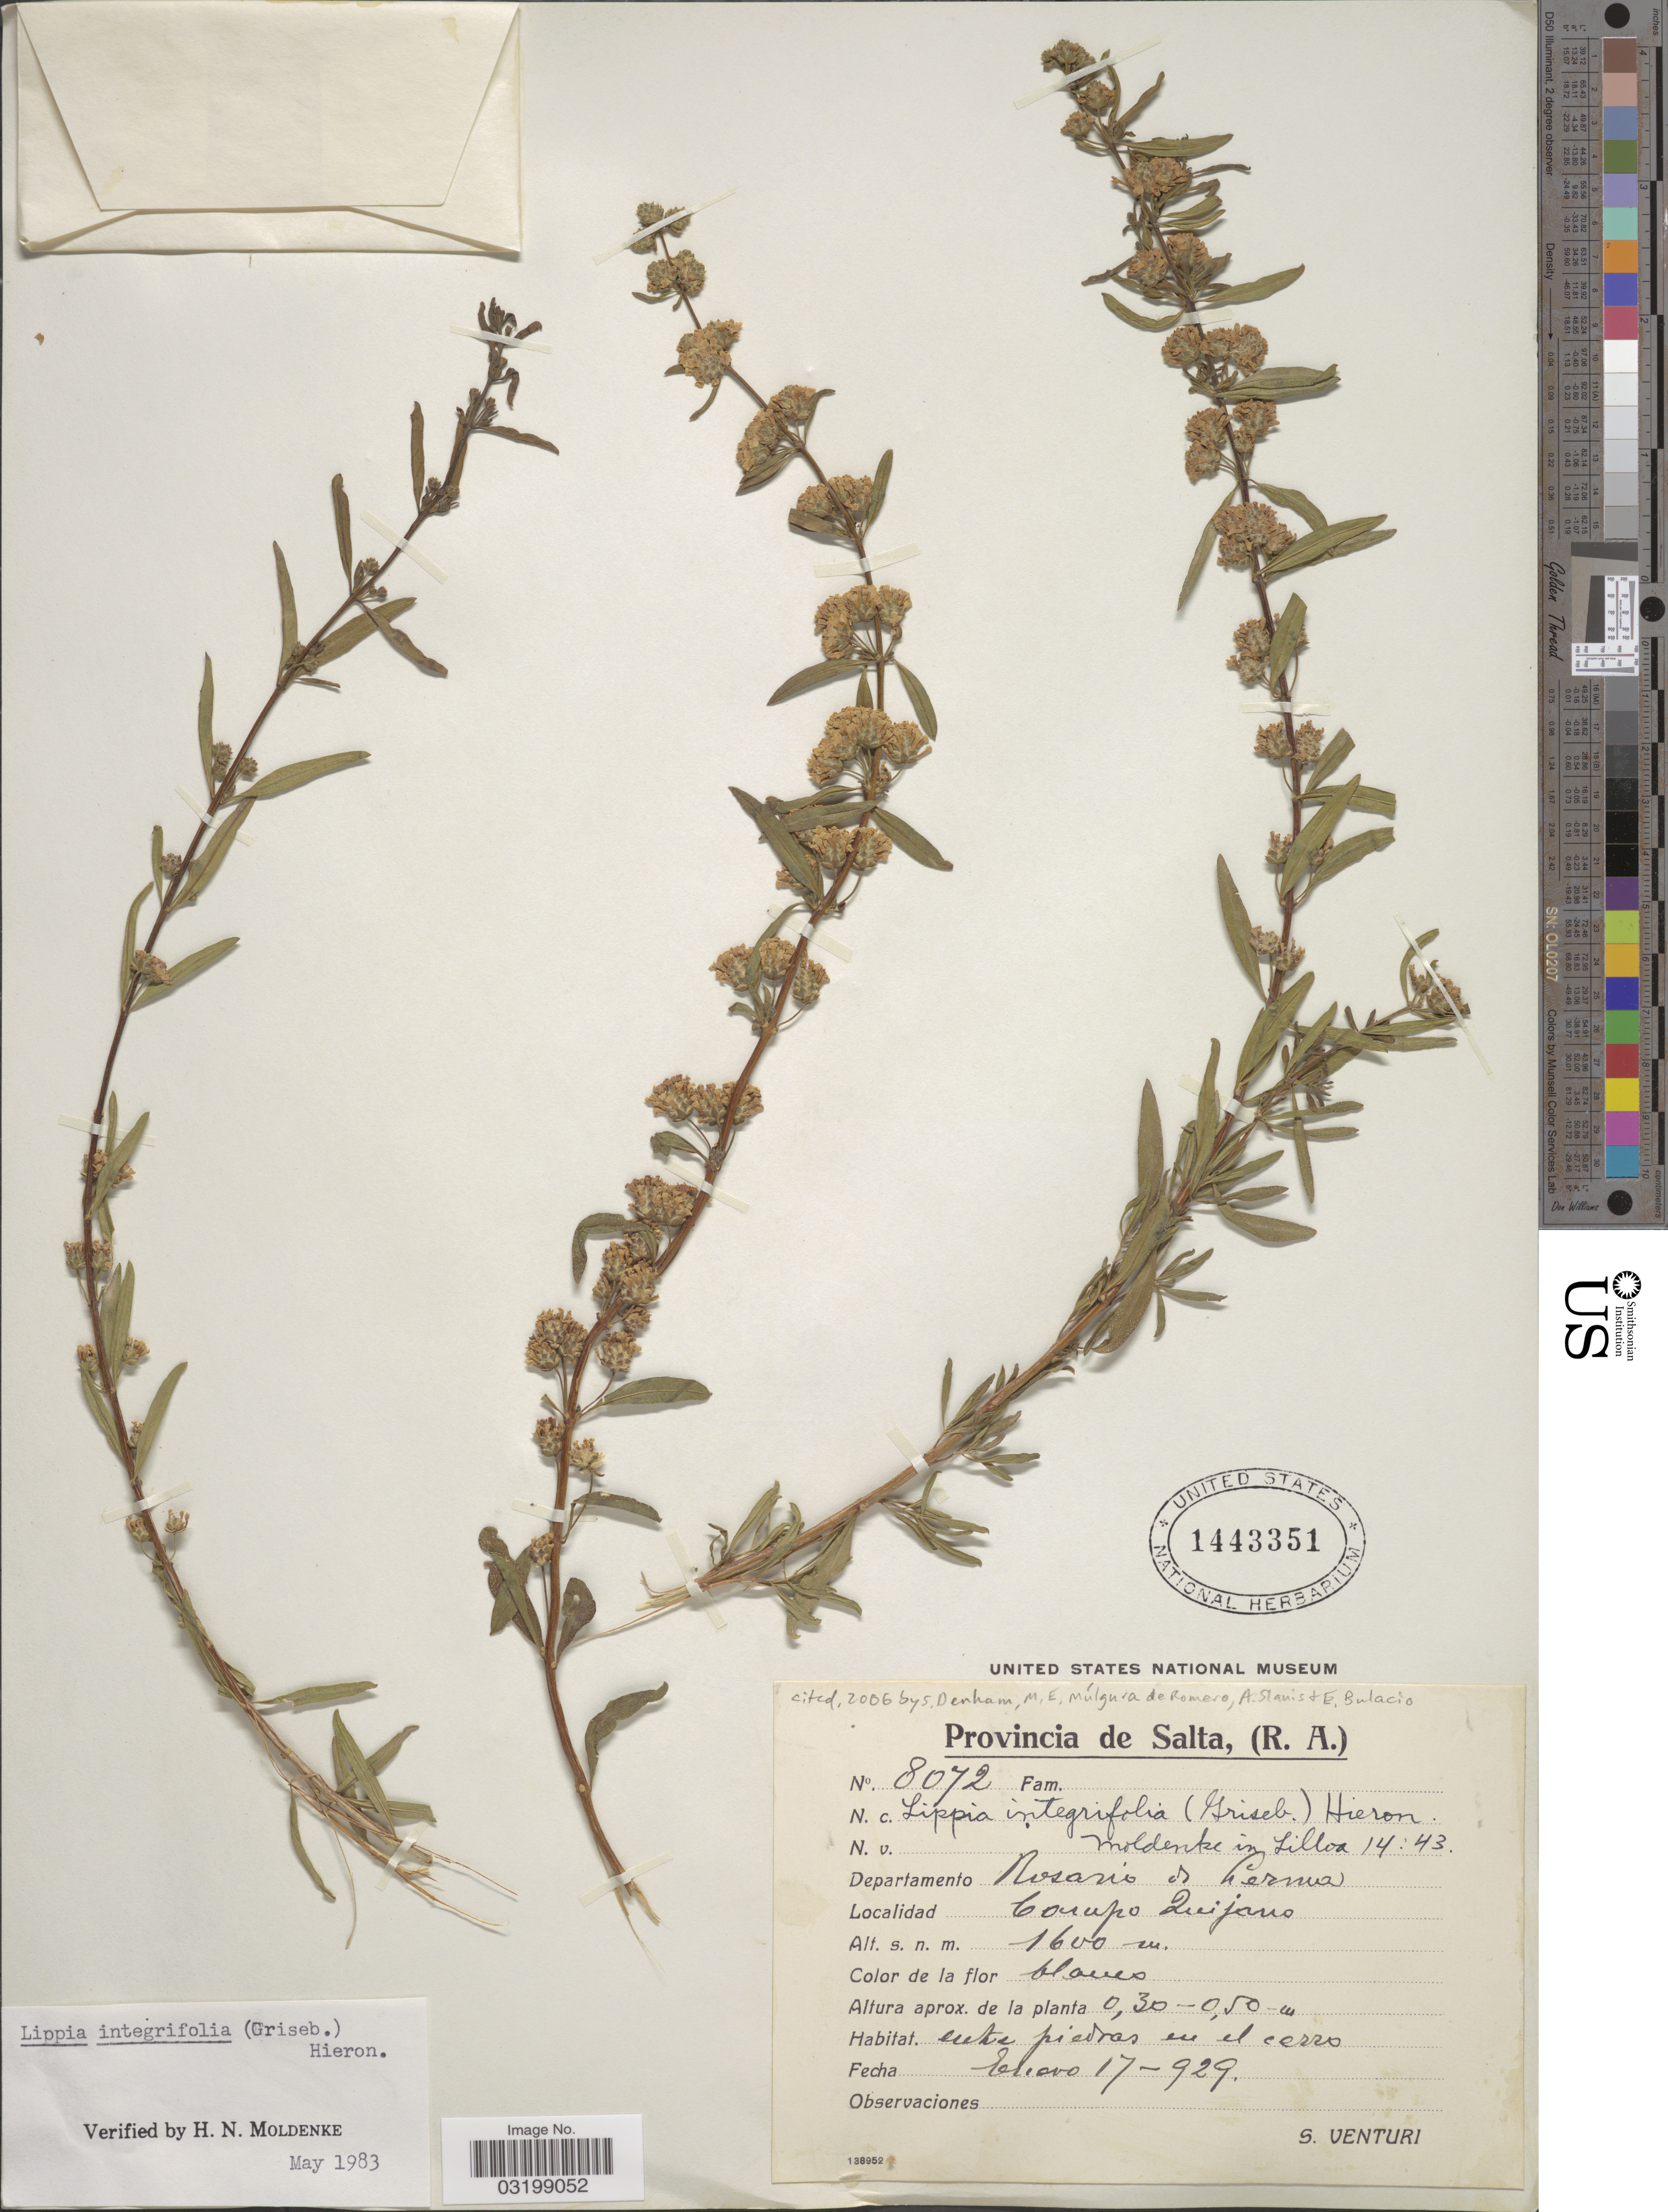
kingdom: Plantae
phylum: Tracheophyta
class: Magnoliopsida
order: Lamiales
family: Verbenaceae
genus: Lippia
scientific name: Lippia integrifolia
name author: (Griseb.) Hieron.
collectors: S. Venturi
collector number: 8072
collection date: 1929-01-17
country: Argentina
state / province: Salta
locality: Departamento Rosario de Lerma. Campo Quijano.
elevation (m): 1600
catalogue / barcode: US 1443351